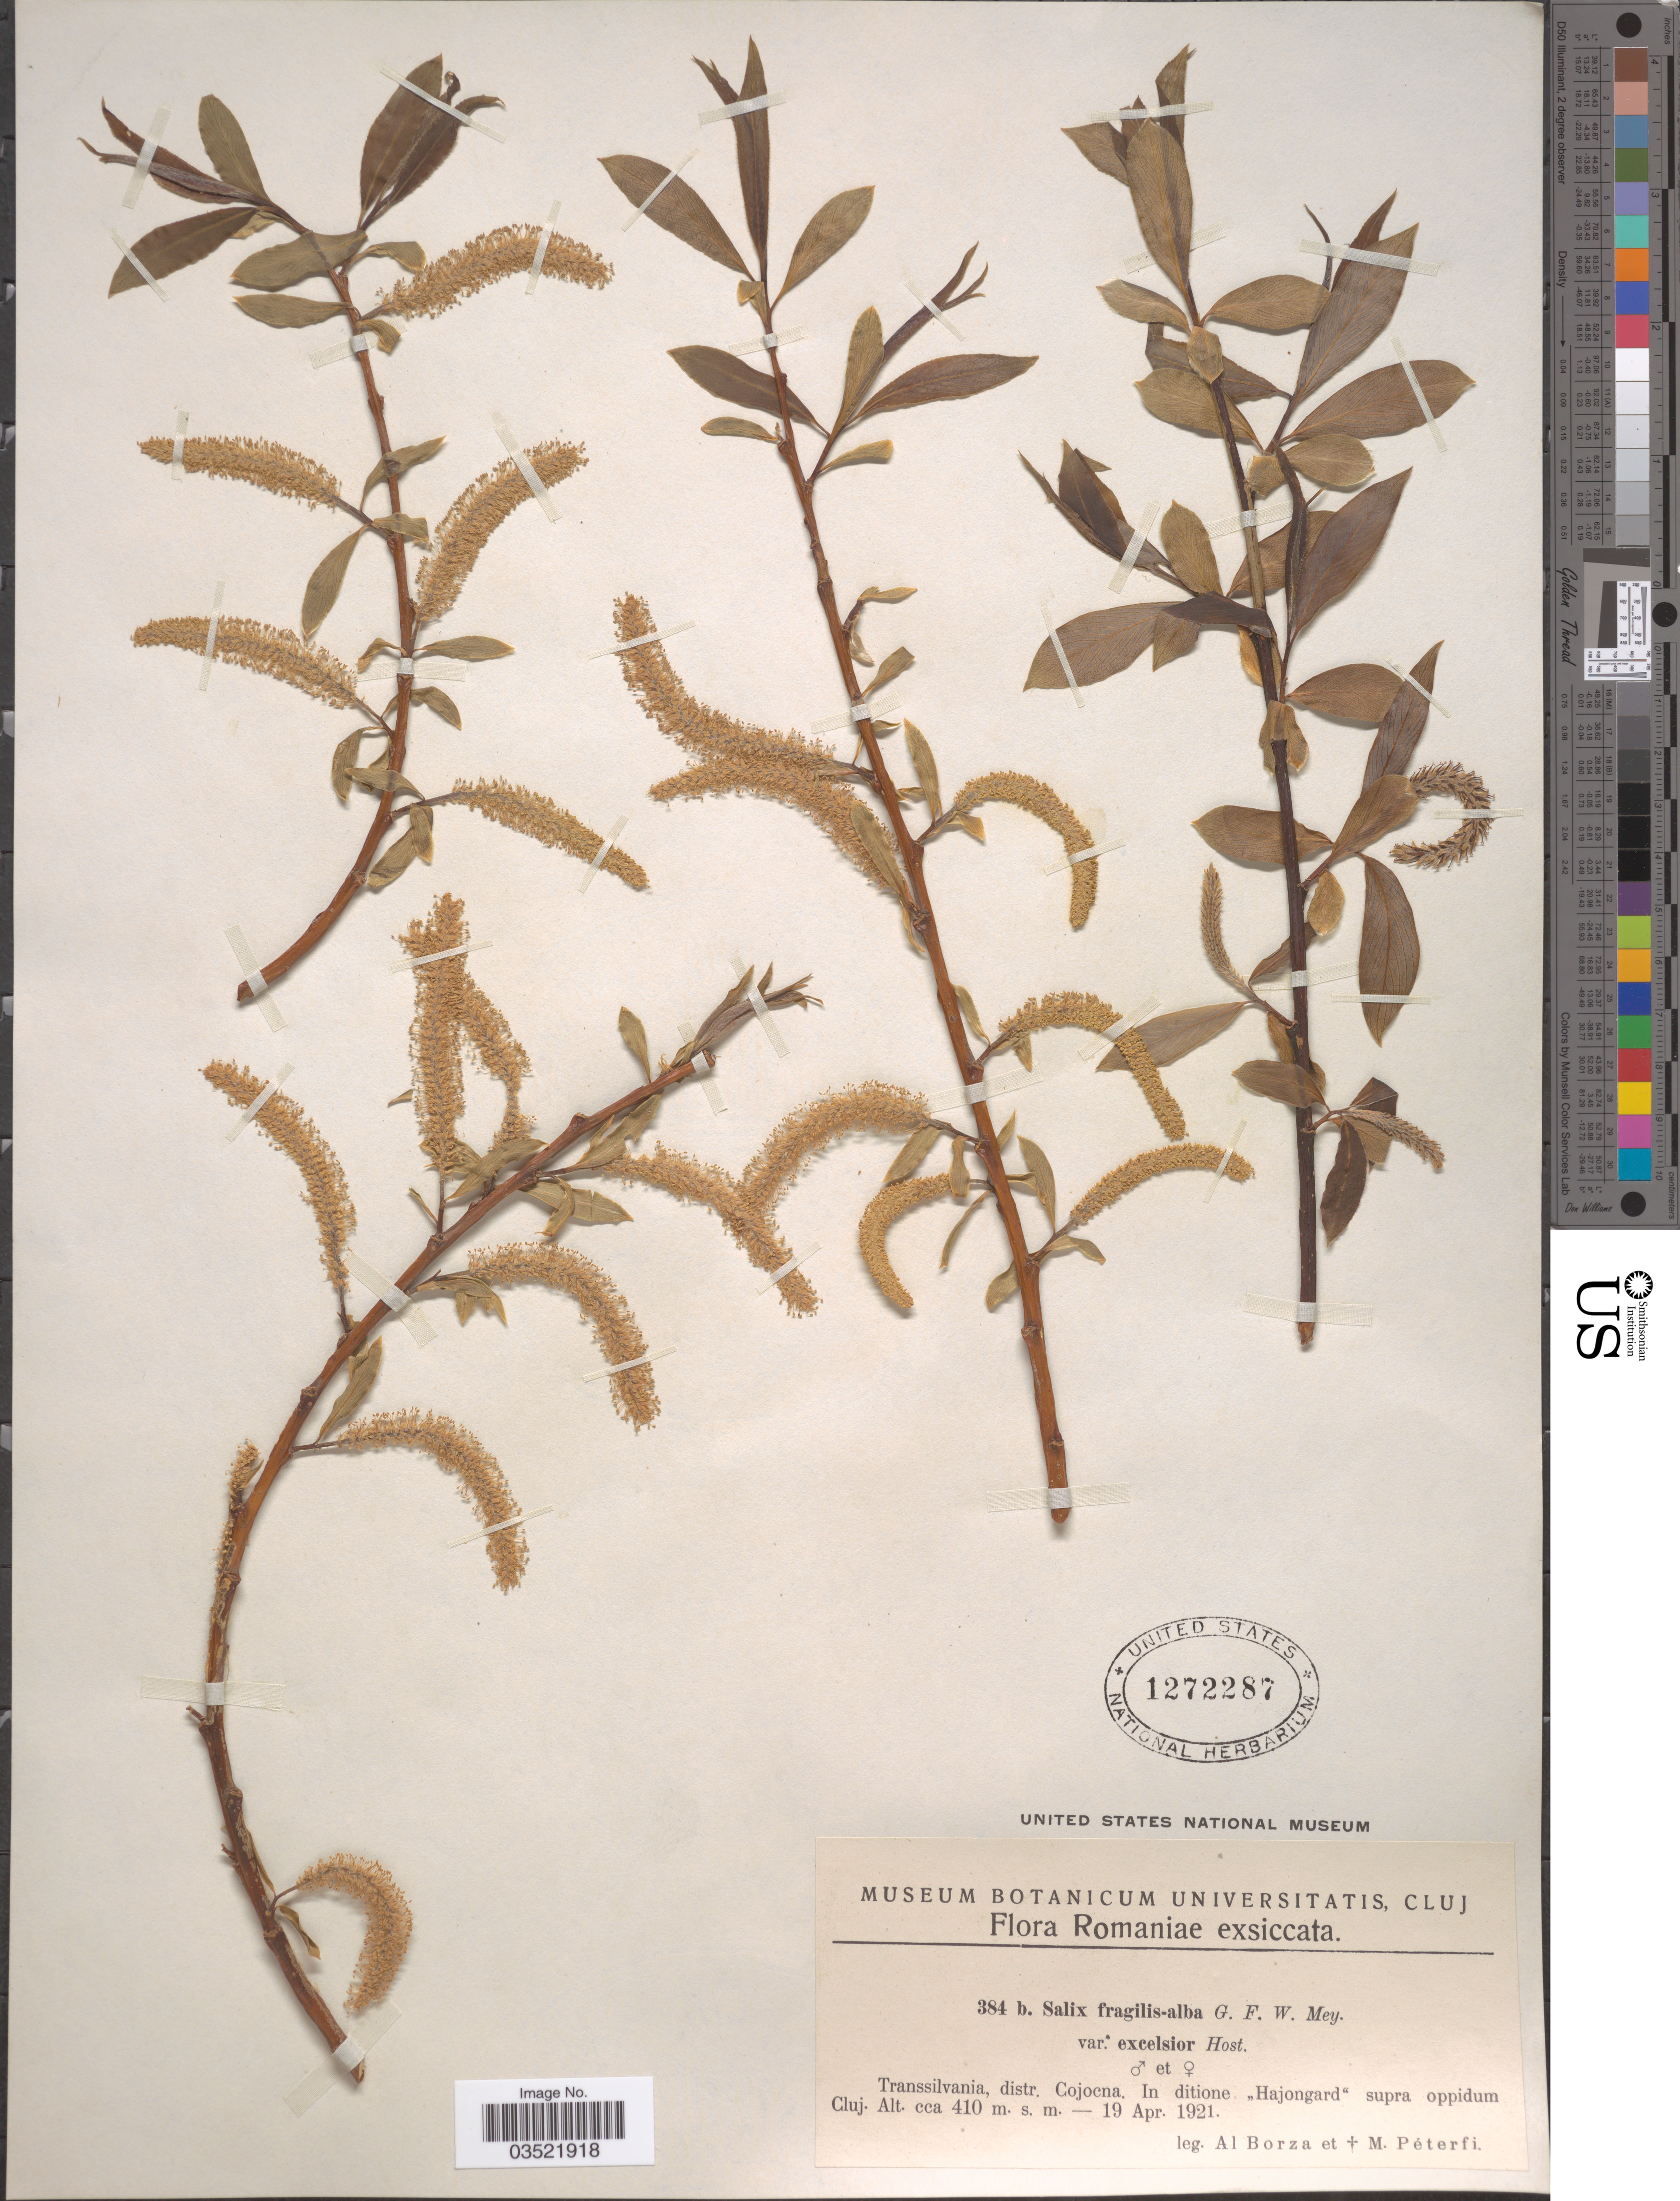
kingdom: Plantae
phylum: Tracheophyta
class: Magnoliopsida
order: Malpighiales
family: Salicaceae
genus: Salix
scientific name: Salix fragilis x S. alba var. excelsior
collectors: A. Borza & M. Péterfi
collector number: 384 b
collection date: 1921-04-19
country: Romania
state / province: Cluj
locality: Transsilvania, distr. Cojocna. In ditione "Hajongard" supra oppidum Cluj.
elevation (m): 410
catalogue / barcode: US 1272287